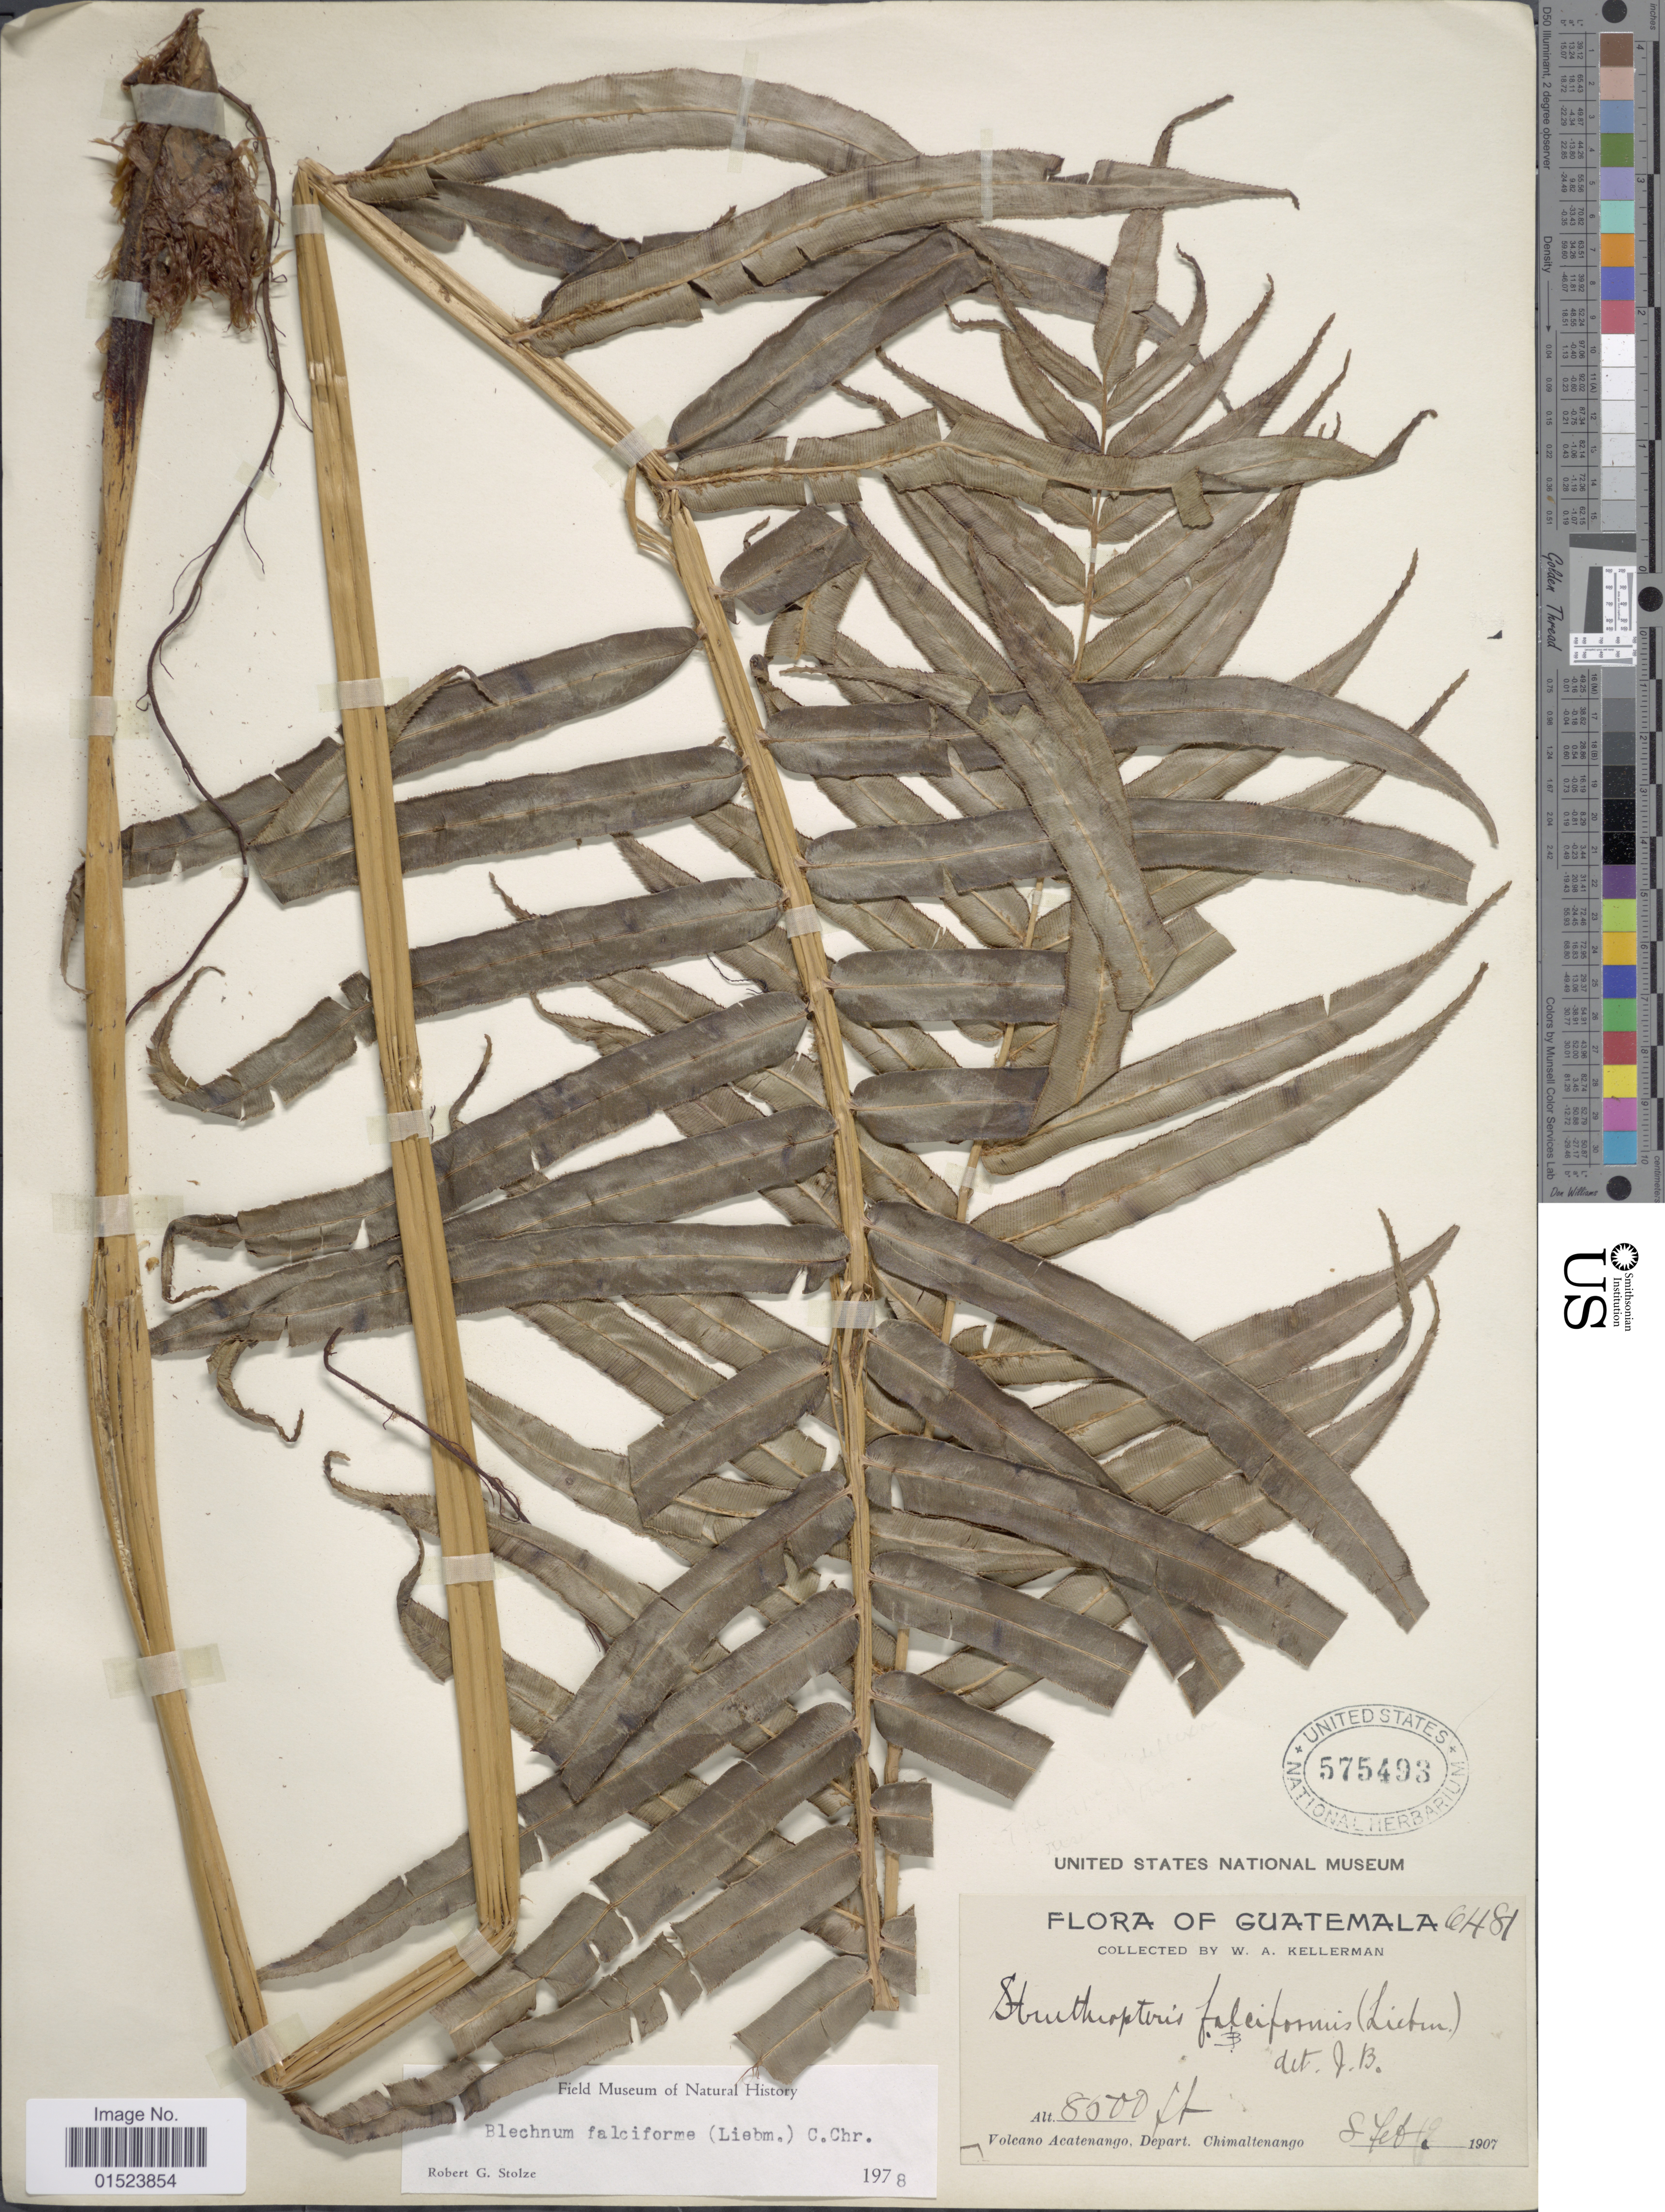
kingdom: Plantae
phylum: Tracheophyta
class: Polypodiopsida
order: Polypodiales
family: Blechnaceae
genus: Blechnum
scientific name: Blechnum falciforme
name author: (Liebm.) C. Chr.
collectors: W. Kellerman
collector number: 6481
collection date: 1907-02-08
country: Guatemala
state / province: Chimaltenango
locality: Volcano Acatenango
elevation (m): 2591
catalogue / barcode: US 575493